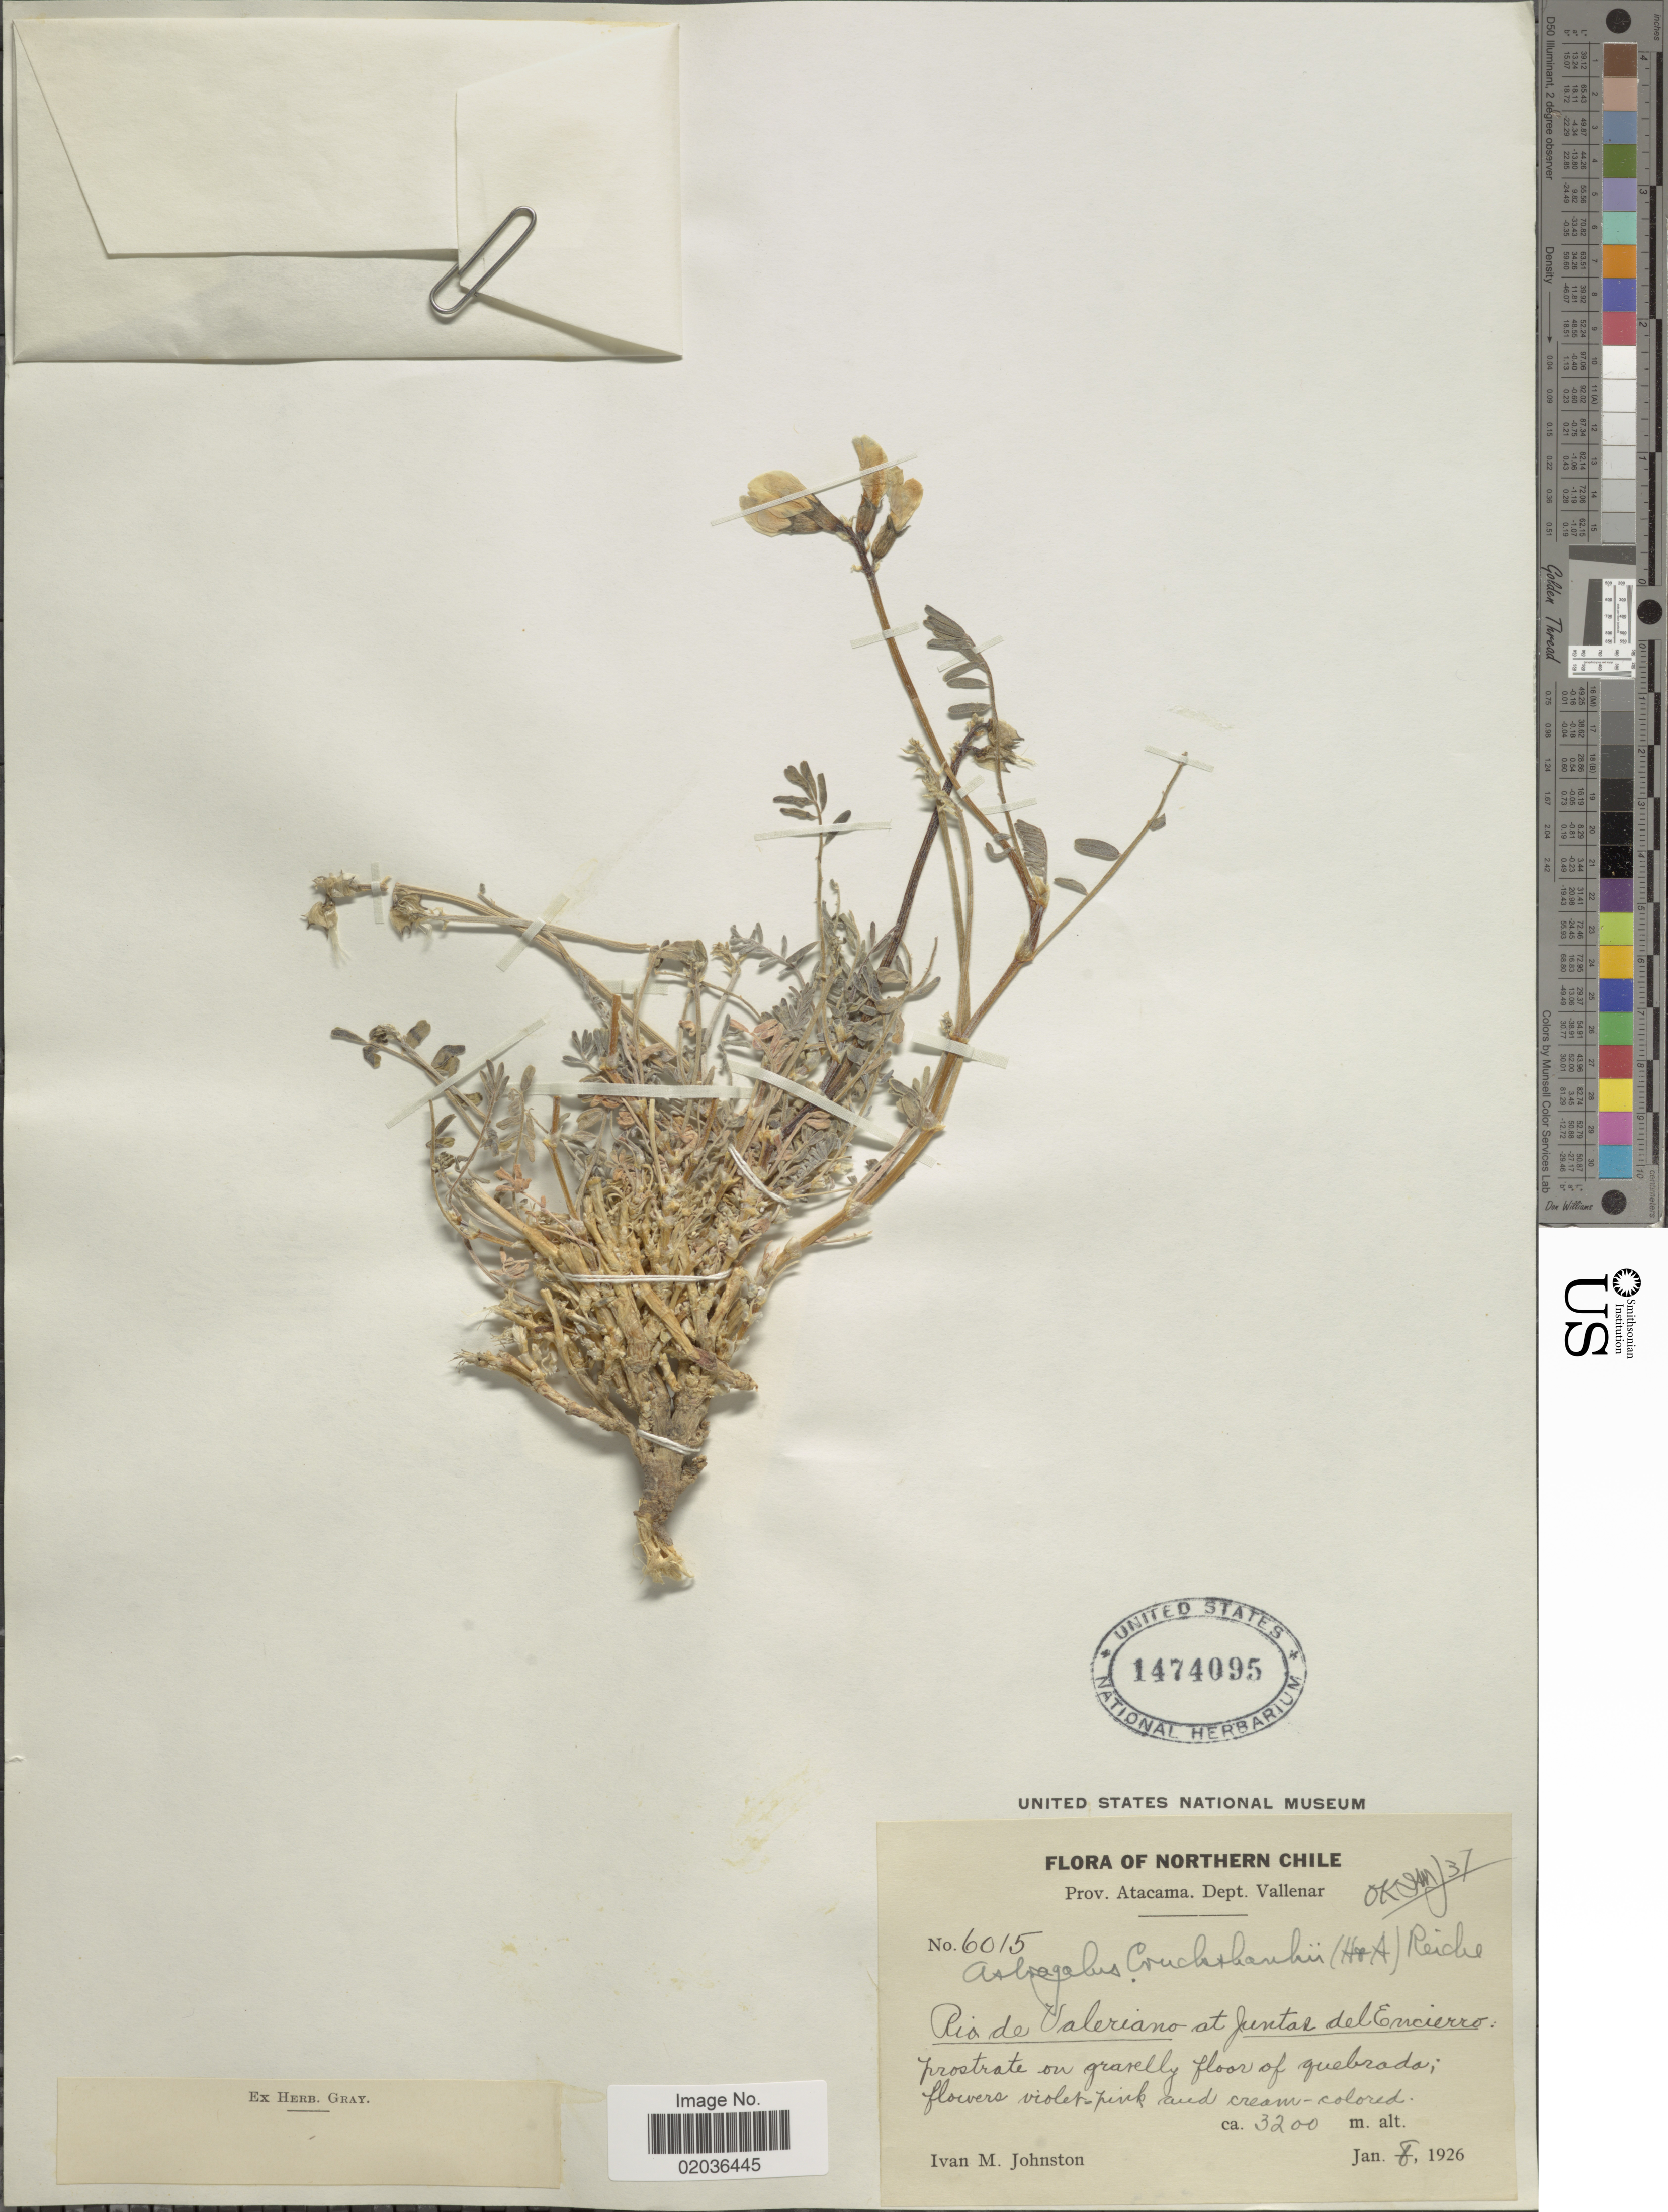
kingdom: Plantae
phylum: Tracheophyta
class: Magnoliopsida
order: Fabales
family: Fabaceae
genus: Astragalus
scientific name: Astragalus cruckshanksii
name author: (Hook. & Arn.) Griseb.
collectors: I.M. Johnston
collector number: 6015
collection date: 1926-01-08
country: Chile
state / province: Atacama (III)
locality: Northern Chile, Prov. Atacama, Dept. Vallenar. Rio de Valeriano at Juntar del Encierro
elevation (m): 3200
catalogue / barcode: US 1474095